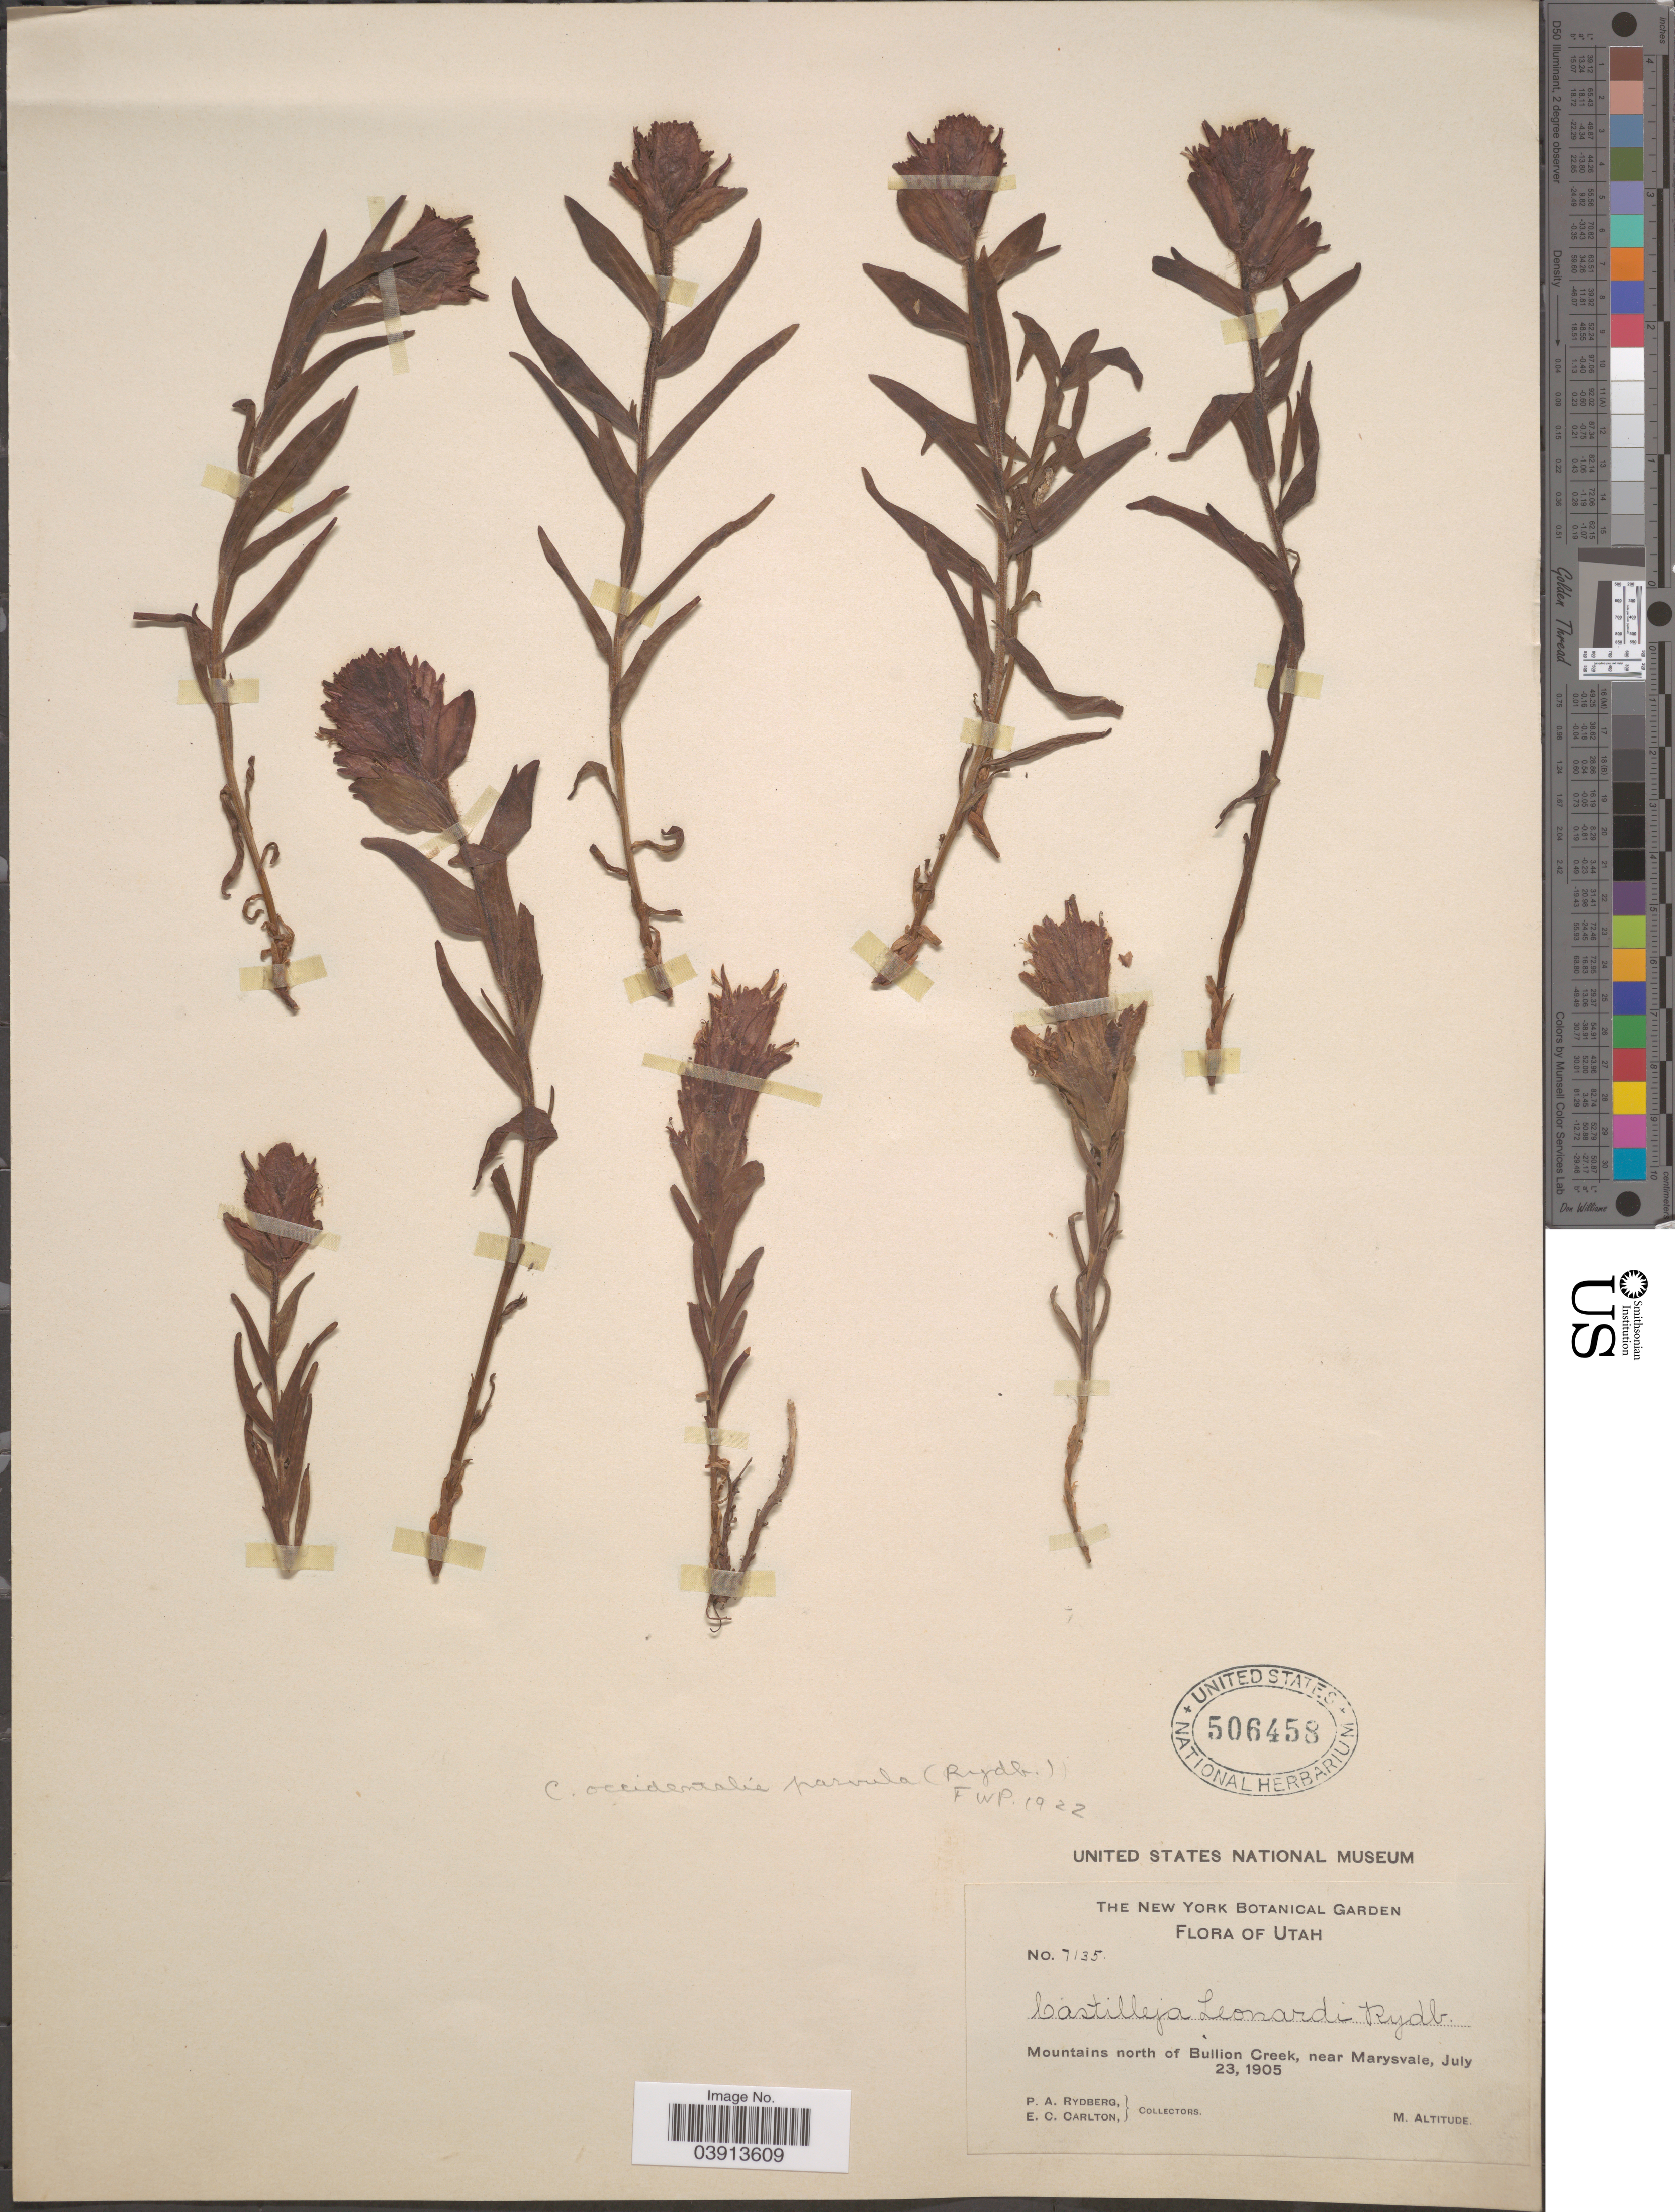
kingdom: Plantae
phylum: Tracheophyta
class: Magnoliopsida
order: Lamiales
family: Orobanchaceae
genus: Castilleja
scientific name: Castilleja parvula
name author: Rydb.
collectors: P. A. Rydberg & E. Carlton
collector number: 7135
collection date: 1905-07-23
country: United States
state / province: Utah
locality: Mountains north of Bullion Creek, near Marysvale.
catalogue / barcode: US 506458